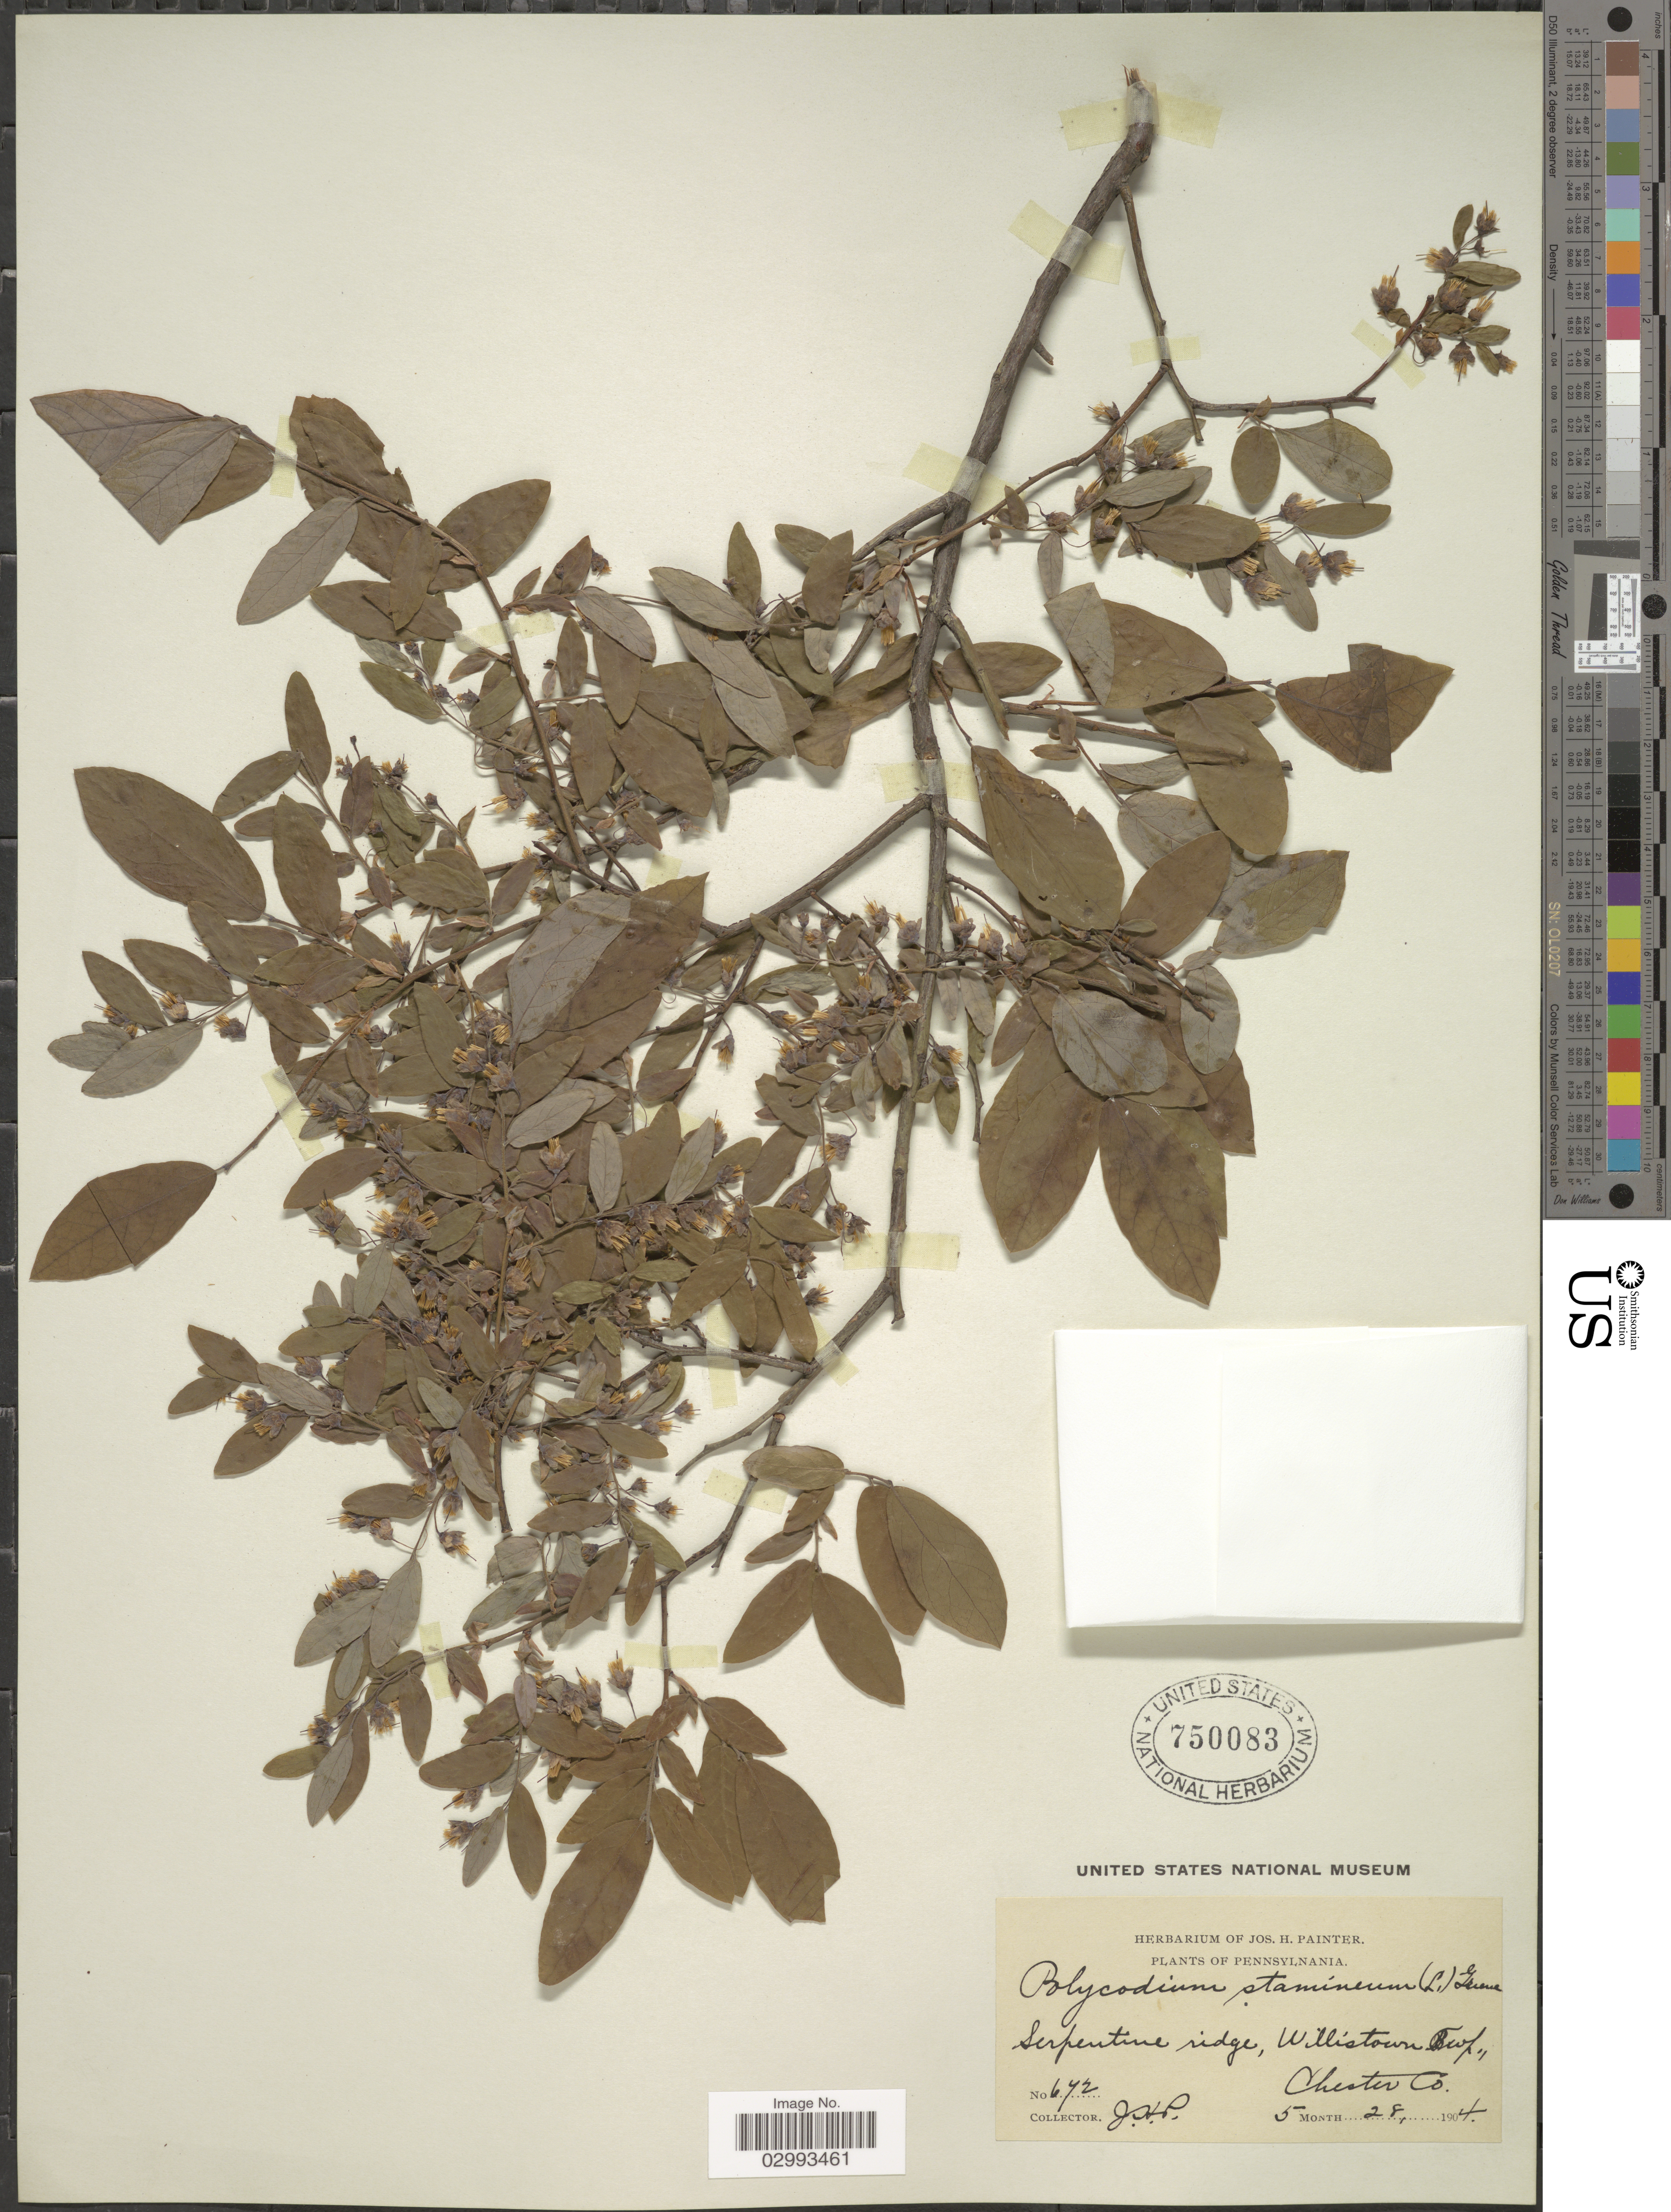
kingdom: Plantae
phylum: Tracheophyta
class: Magnoliopsida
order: Ericales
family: Ericaceae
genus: Polycodium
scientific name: Polycodium stamineum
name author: (L.) Greene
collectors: J. H. Painter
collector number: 672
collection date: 1904-05-28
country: United States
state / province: Pennsylvania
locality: Serpentine ridge, Willistown Twp. Chester Co.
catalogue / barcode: US 750083